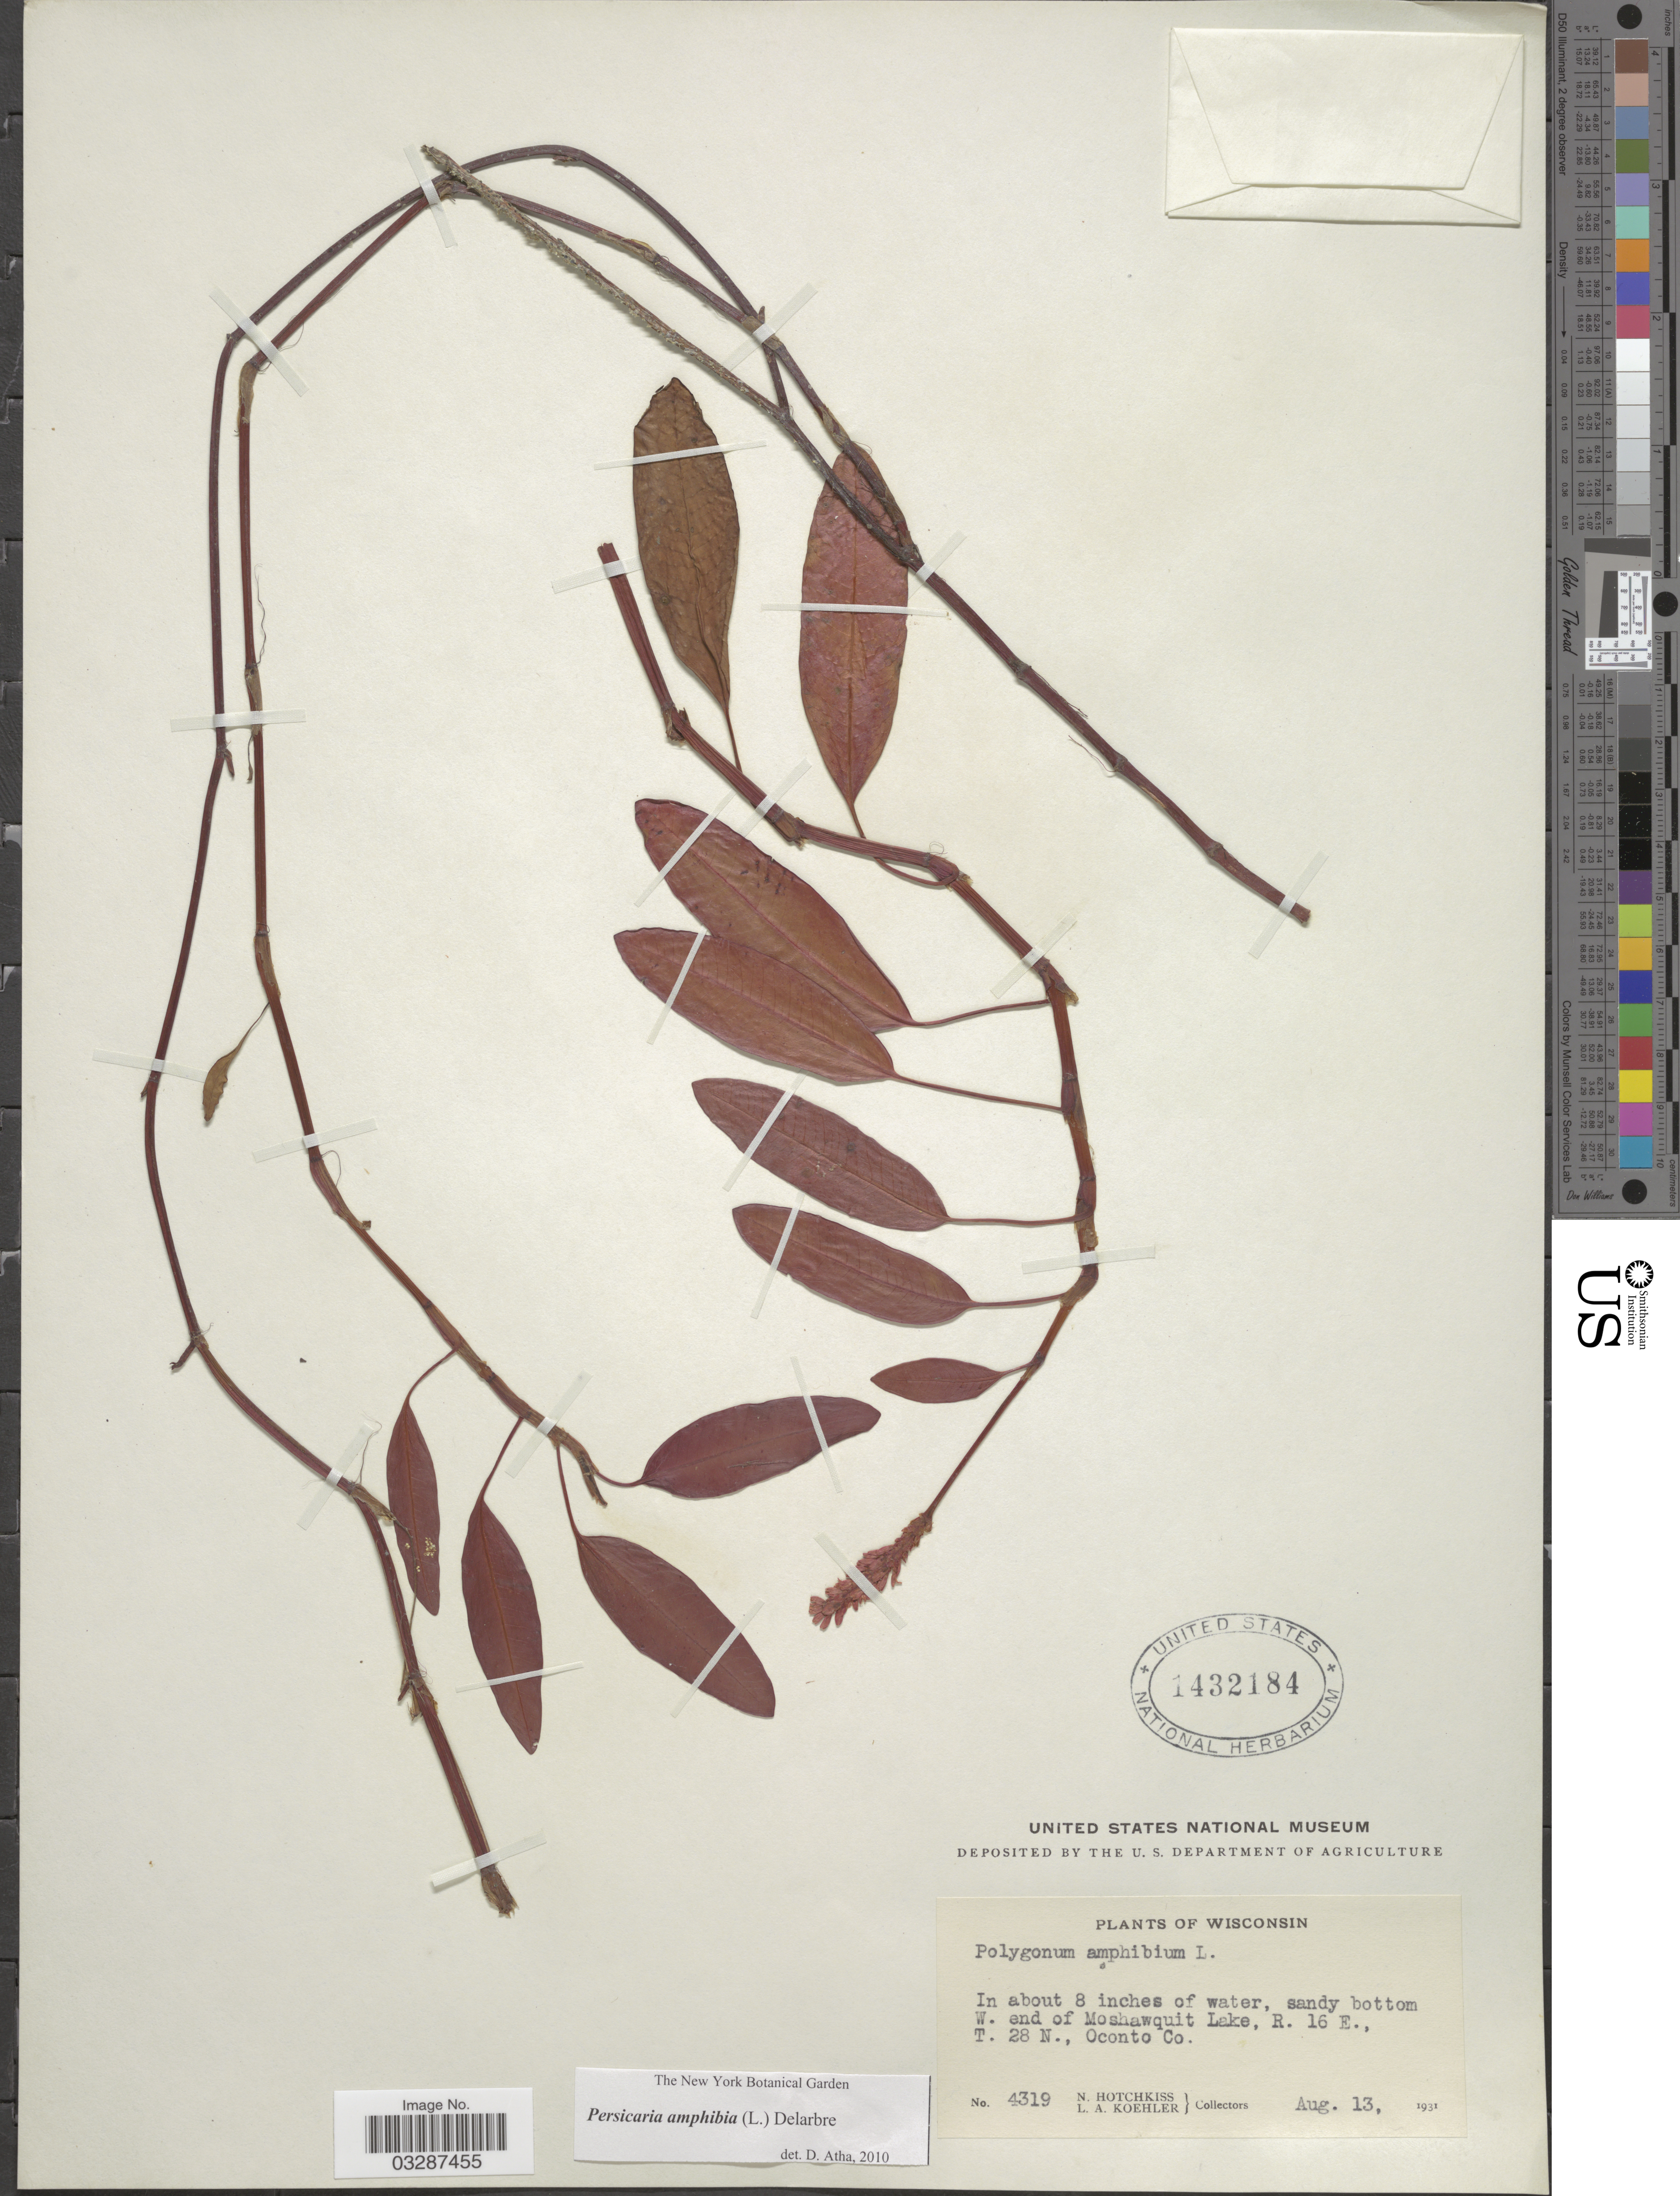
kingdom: Plantae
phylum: Tracheophyta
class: Magnoliopsida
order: Caryophyllales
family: Polygonaceae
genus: Persicaria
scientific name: Persicaria amphibia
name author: (L.) Delarbre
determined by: Atha, D. E.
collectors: N. Hotchkiss & L. Koehler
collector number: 4319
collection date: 1931-08-13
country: United States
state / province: Wisconsin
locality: Sandy bottom W. end of Moshawquit Lake, R. 16 E., T. 28 N., Oconto Co.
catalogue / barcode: US 1432184